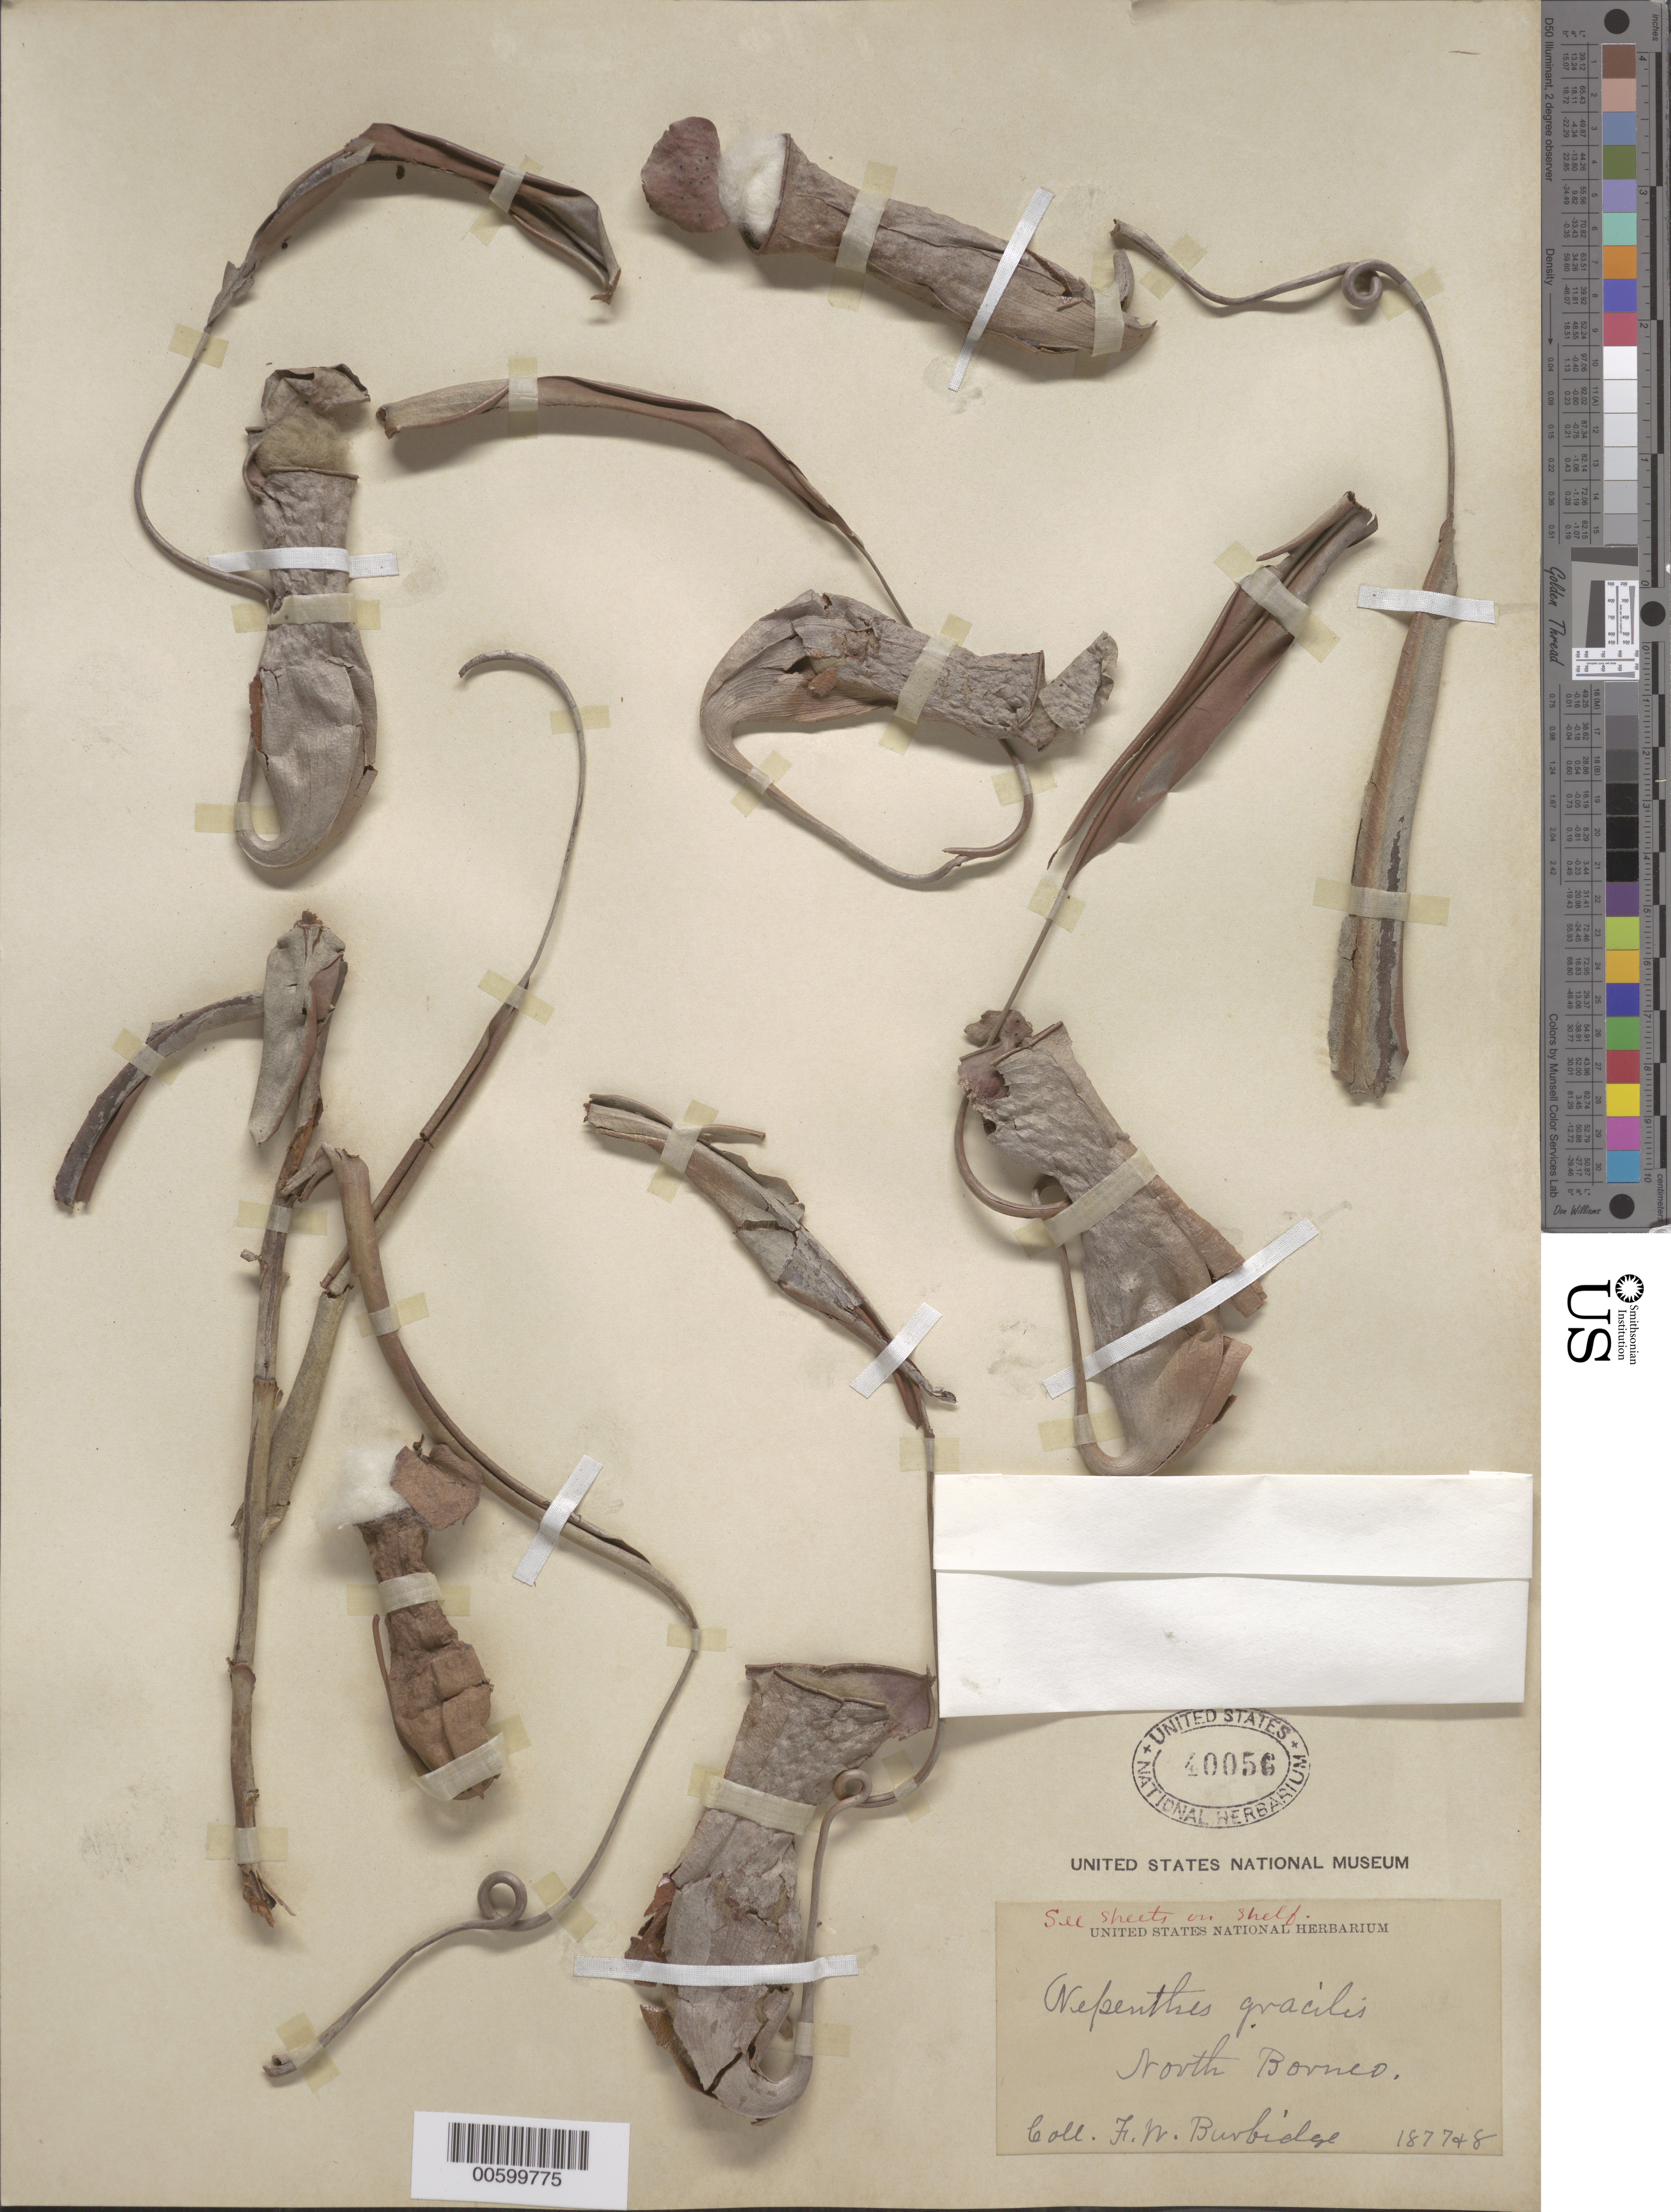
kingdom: Plantae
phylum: Tracheophyta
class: Magnoliopsida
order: Caryophyllales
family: Nepenthaceae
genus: Nepenthes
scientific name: Nepenthes gracilis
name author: Korth.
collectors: F. Burbidge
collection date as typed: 1877 to -- --- 1978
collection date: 1877/1978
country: Malaysia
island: Borneo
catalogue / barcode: US 10056